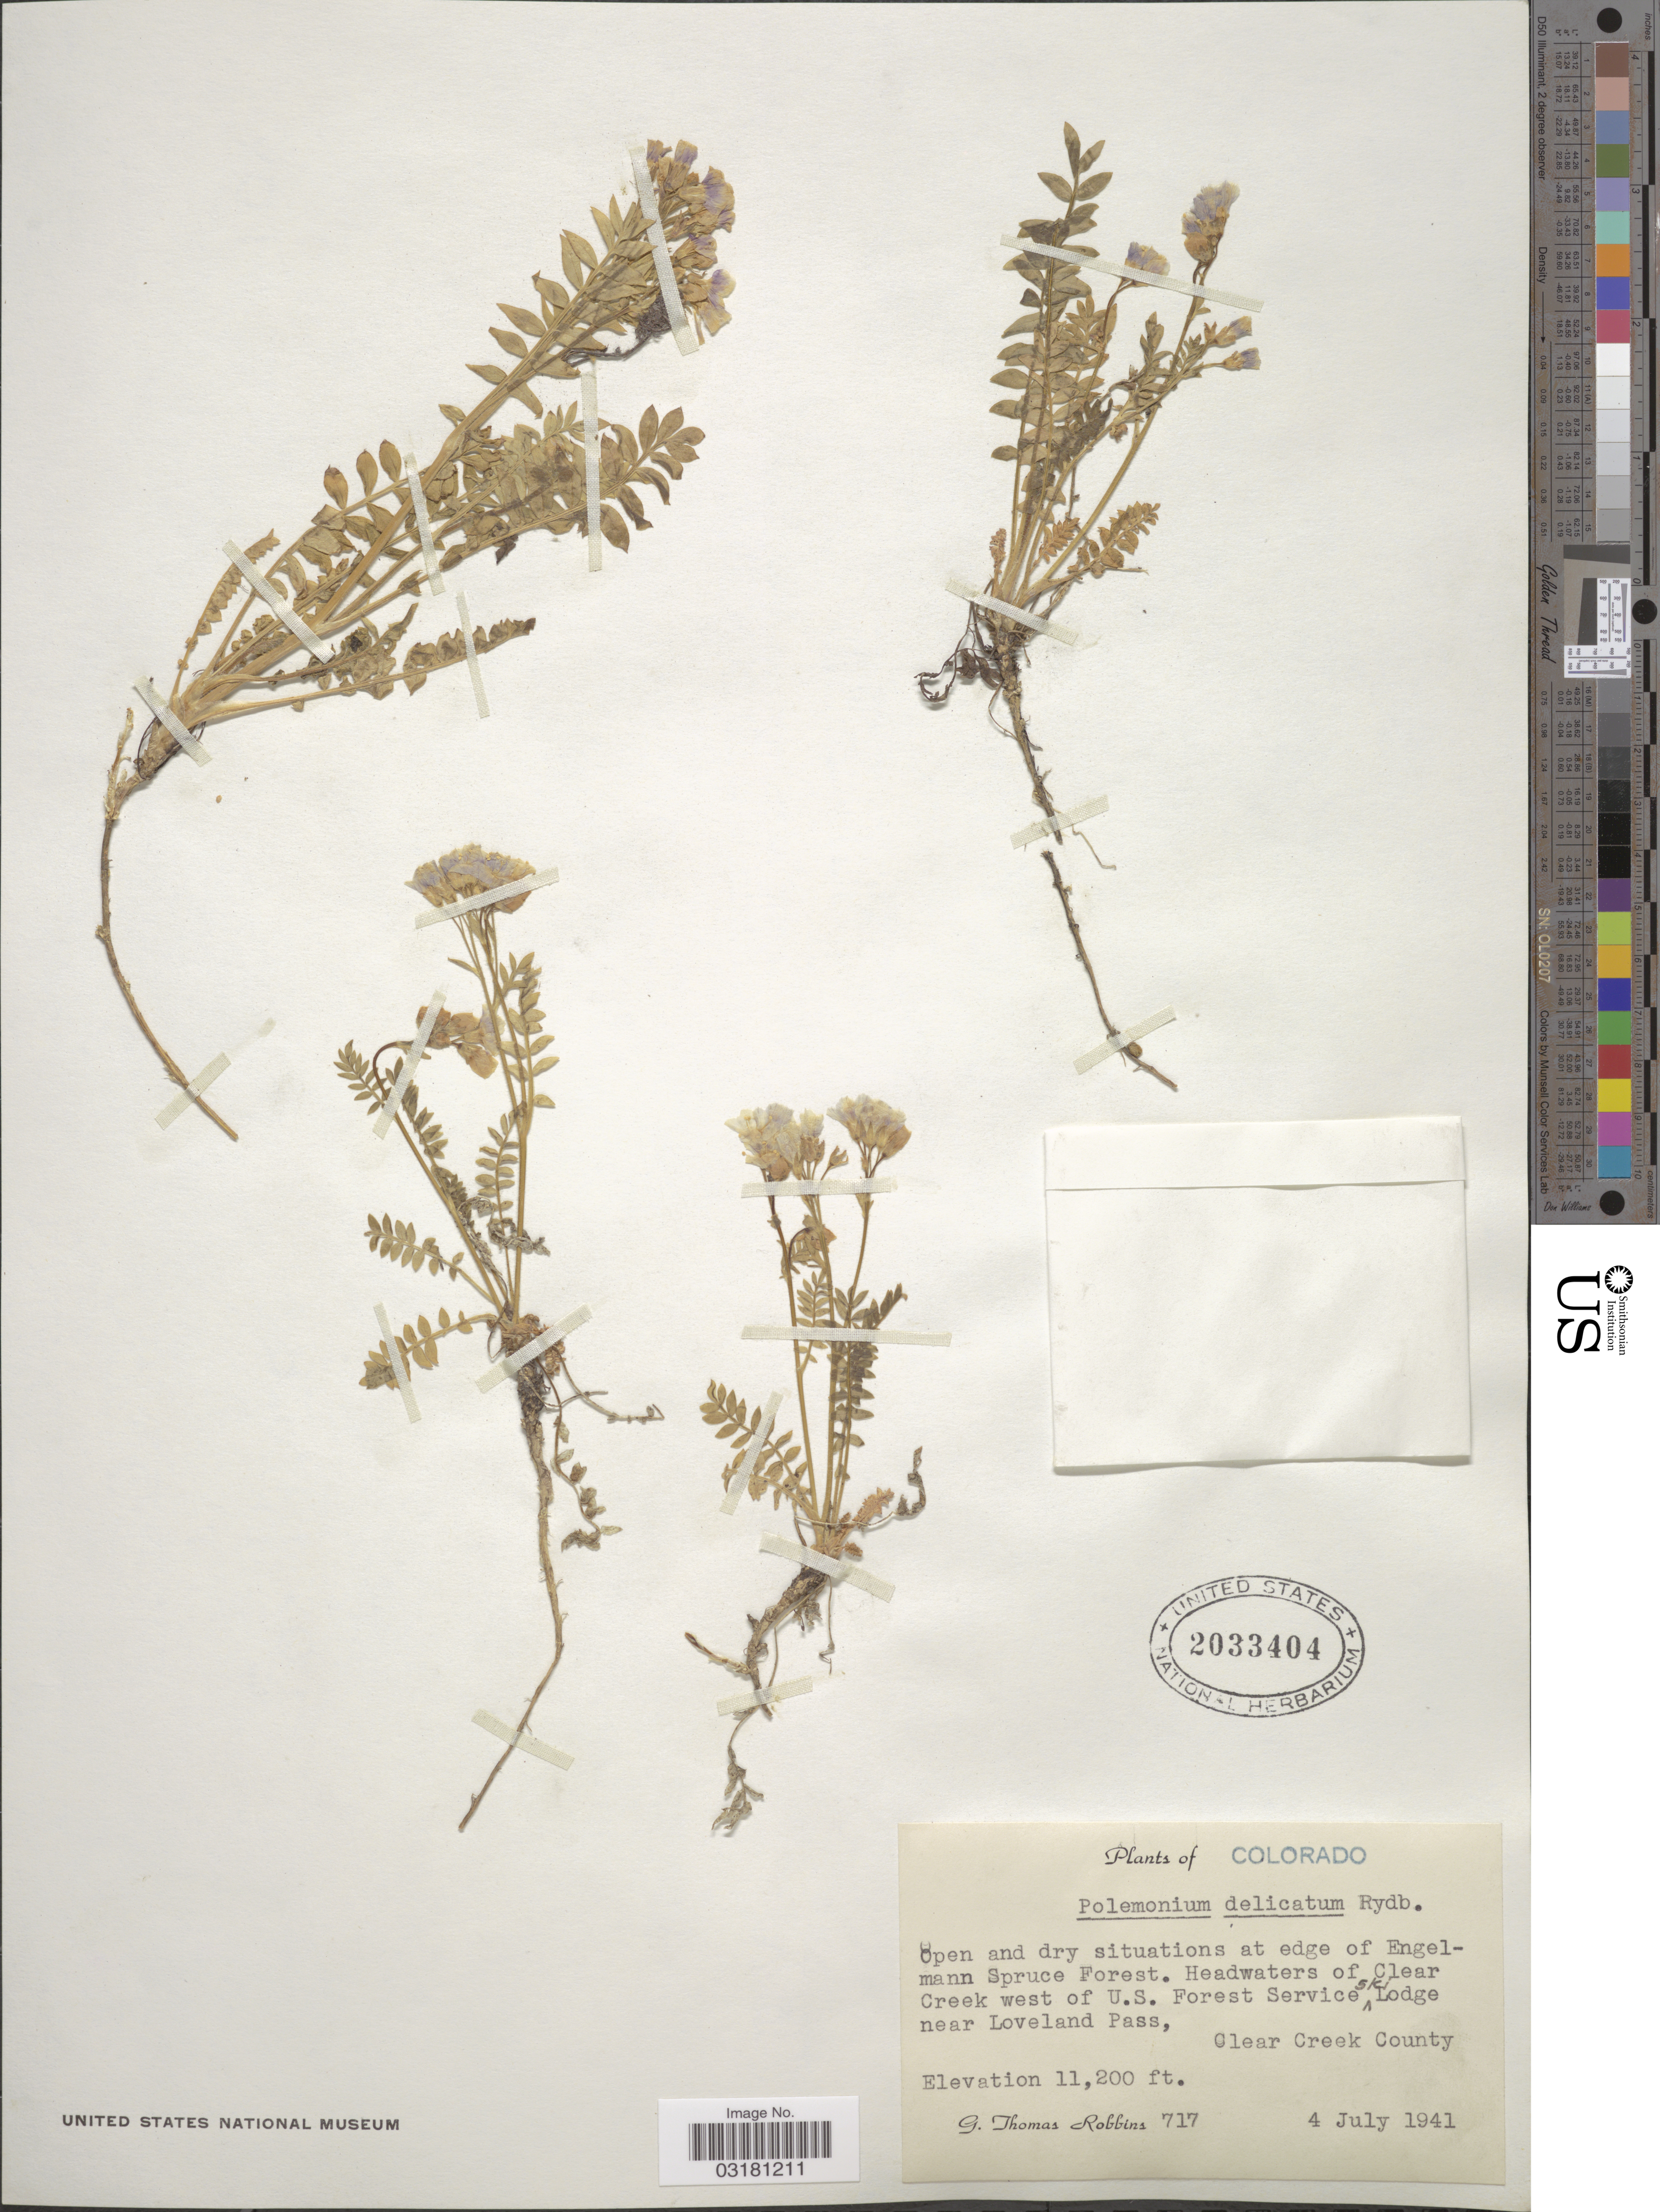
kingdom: Plantae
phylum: Tracheophyta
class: Magnoliopsida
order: Ericales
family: Polemoniaceae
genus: Polemonium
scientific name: Polemonium delicatum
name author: Rydb.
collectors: G. T. Robbins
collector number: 717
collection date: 1941-07-04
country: United States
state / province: Colorado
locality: At edge of Engelmann Spruce Forest. Headwaters of Clear Creek west of U.S. Forest Service Ski Lodge near Loveland Pass, Clear Creek County.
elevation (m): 3414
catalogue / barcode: US 2033404